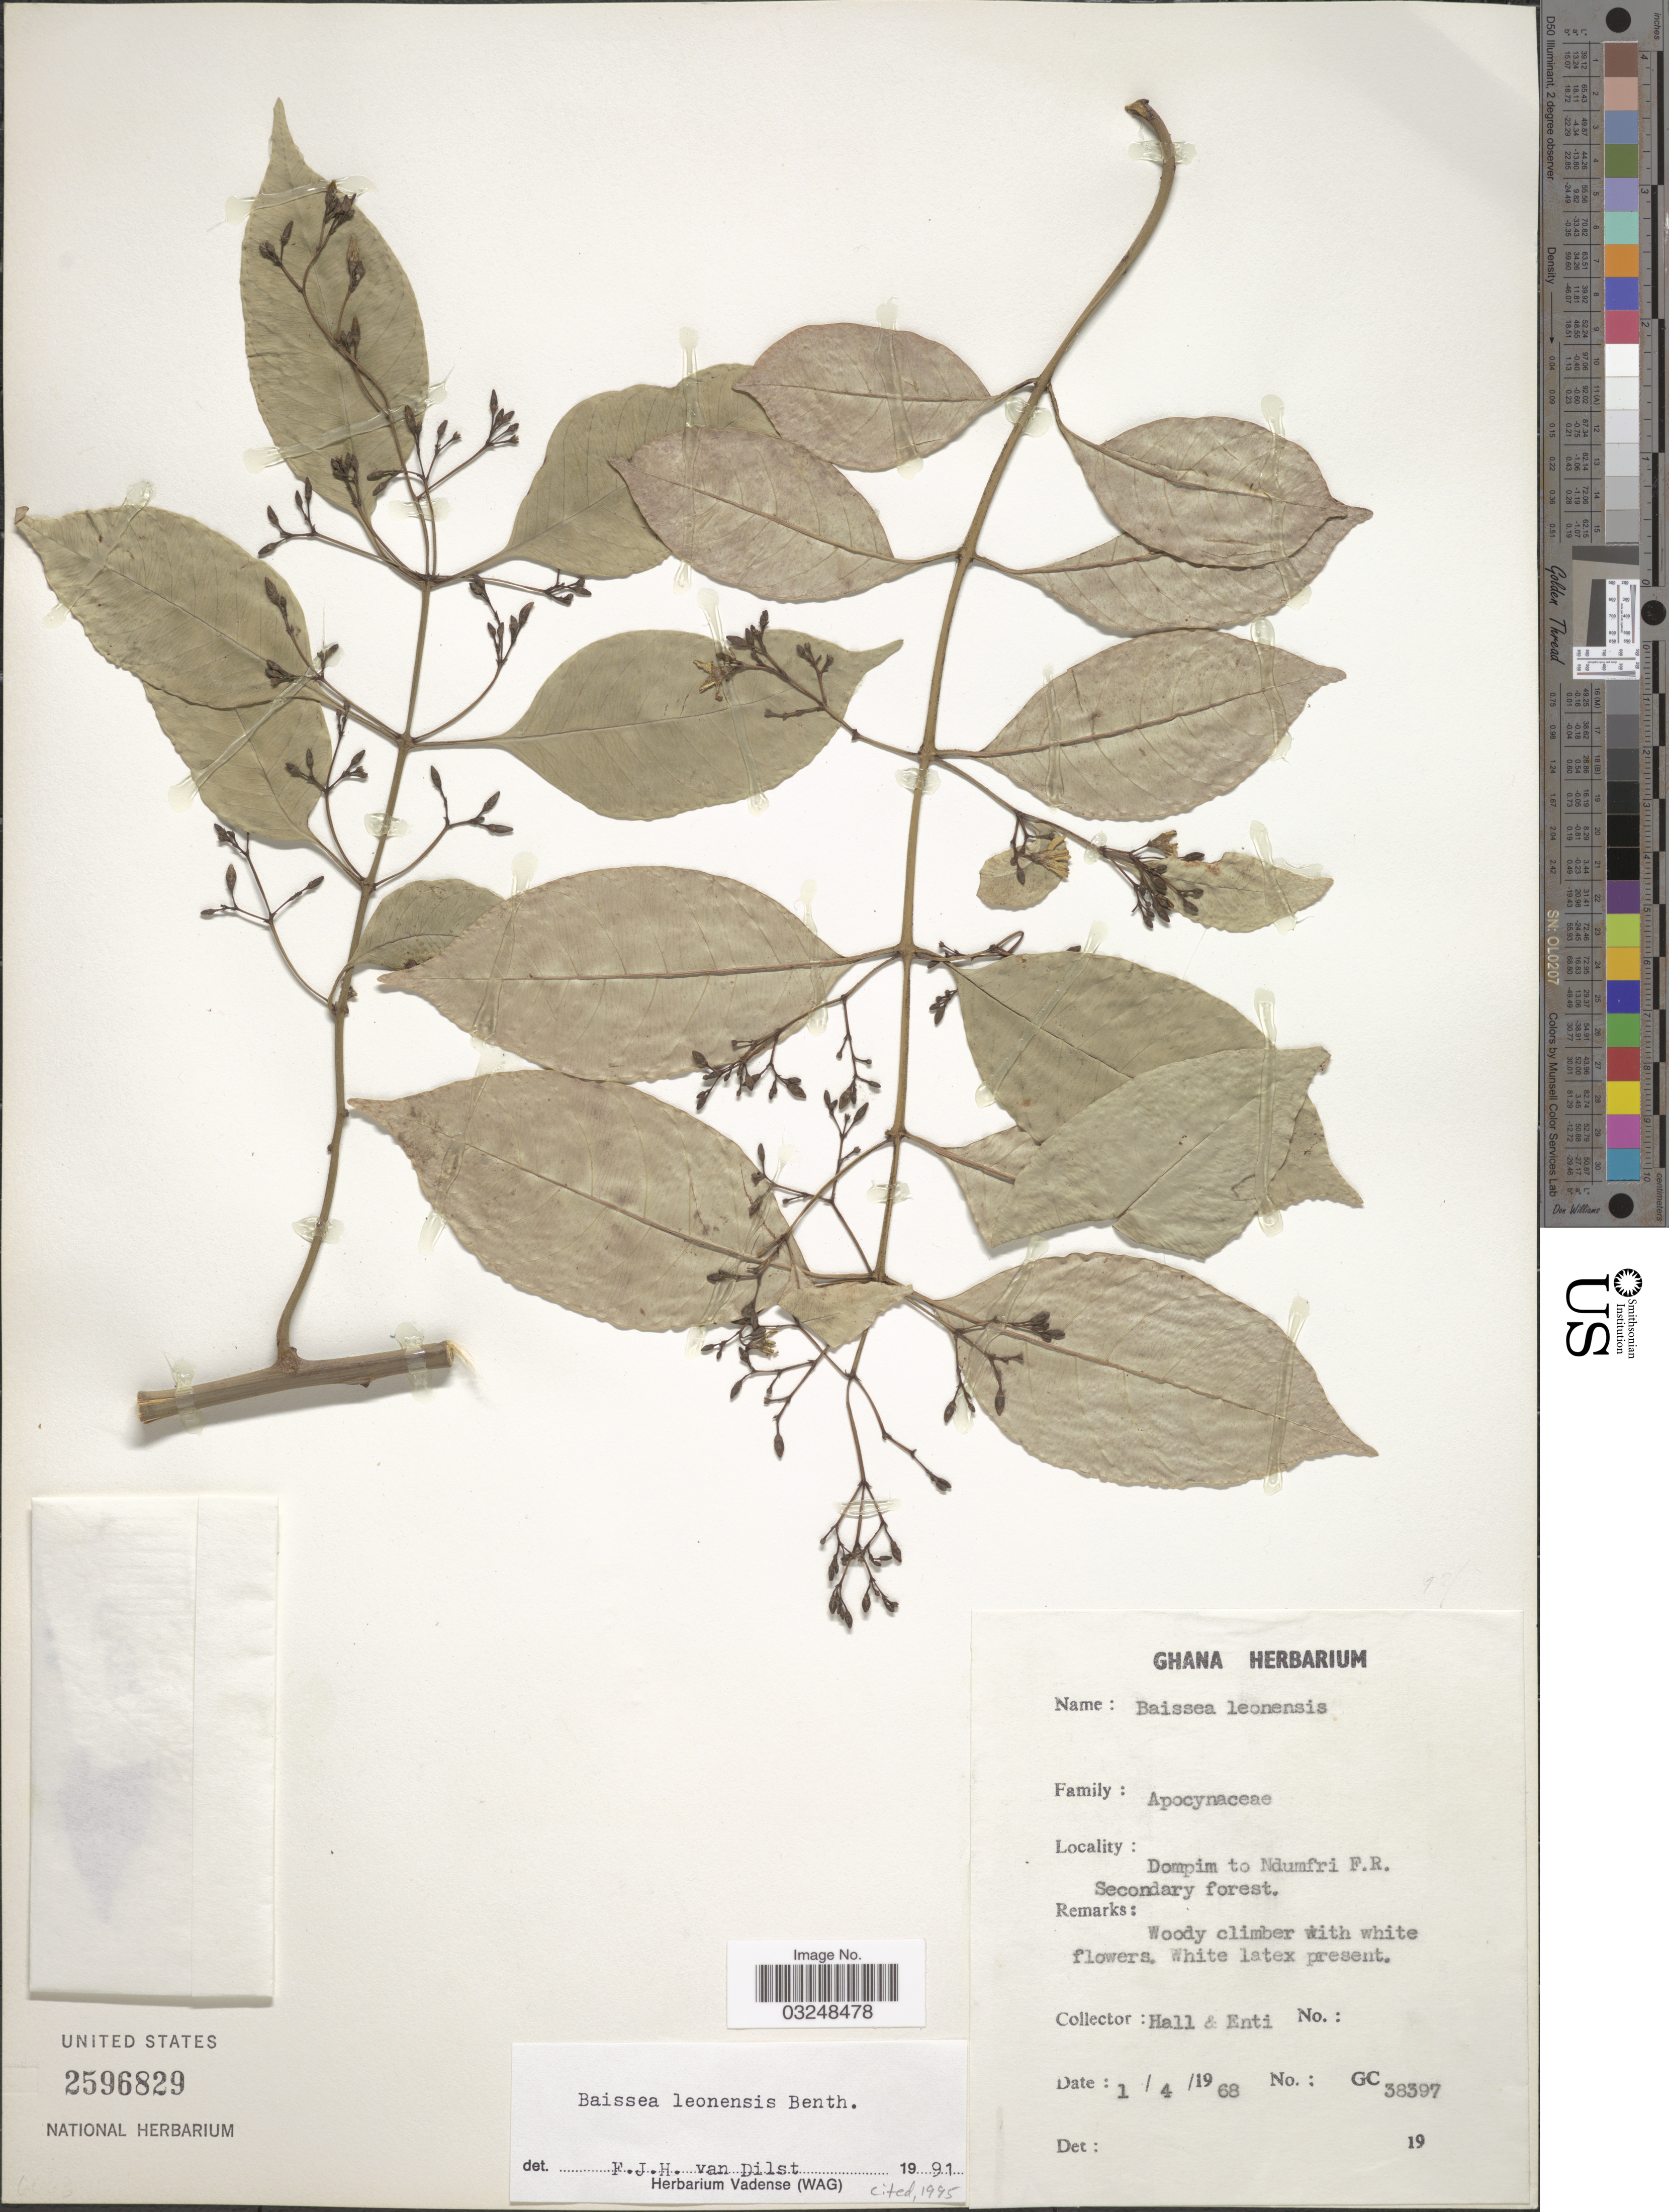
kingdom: Plantae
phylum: Tracheophyta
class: Magnoliopsida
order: Gentianales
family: Apocynaceae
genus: Baissea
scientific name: Baissea leonensis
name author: Benth.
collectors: -- Hall & -. Enti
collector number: GC 38397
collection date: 1968-04-01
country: Ghana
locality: Dompim to Ndumfri F.R., Secondary forest.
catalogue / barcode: US 2596829